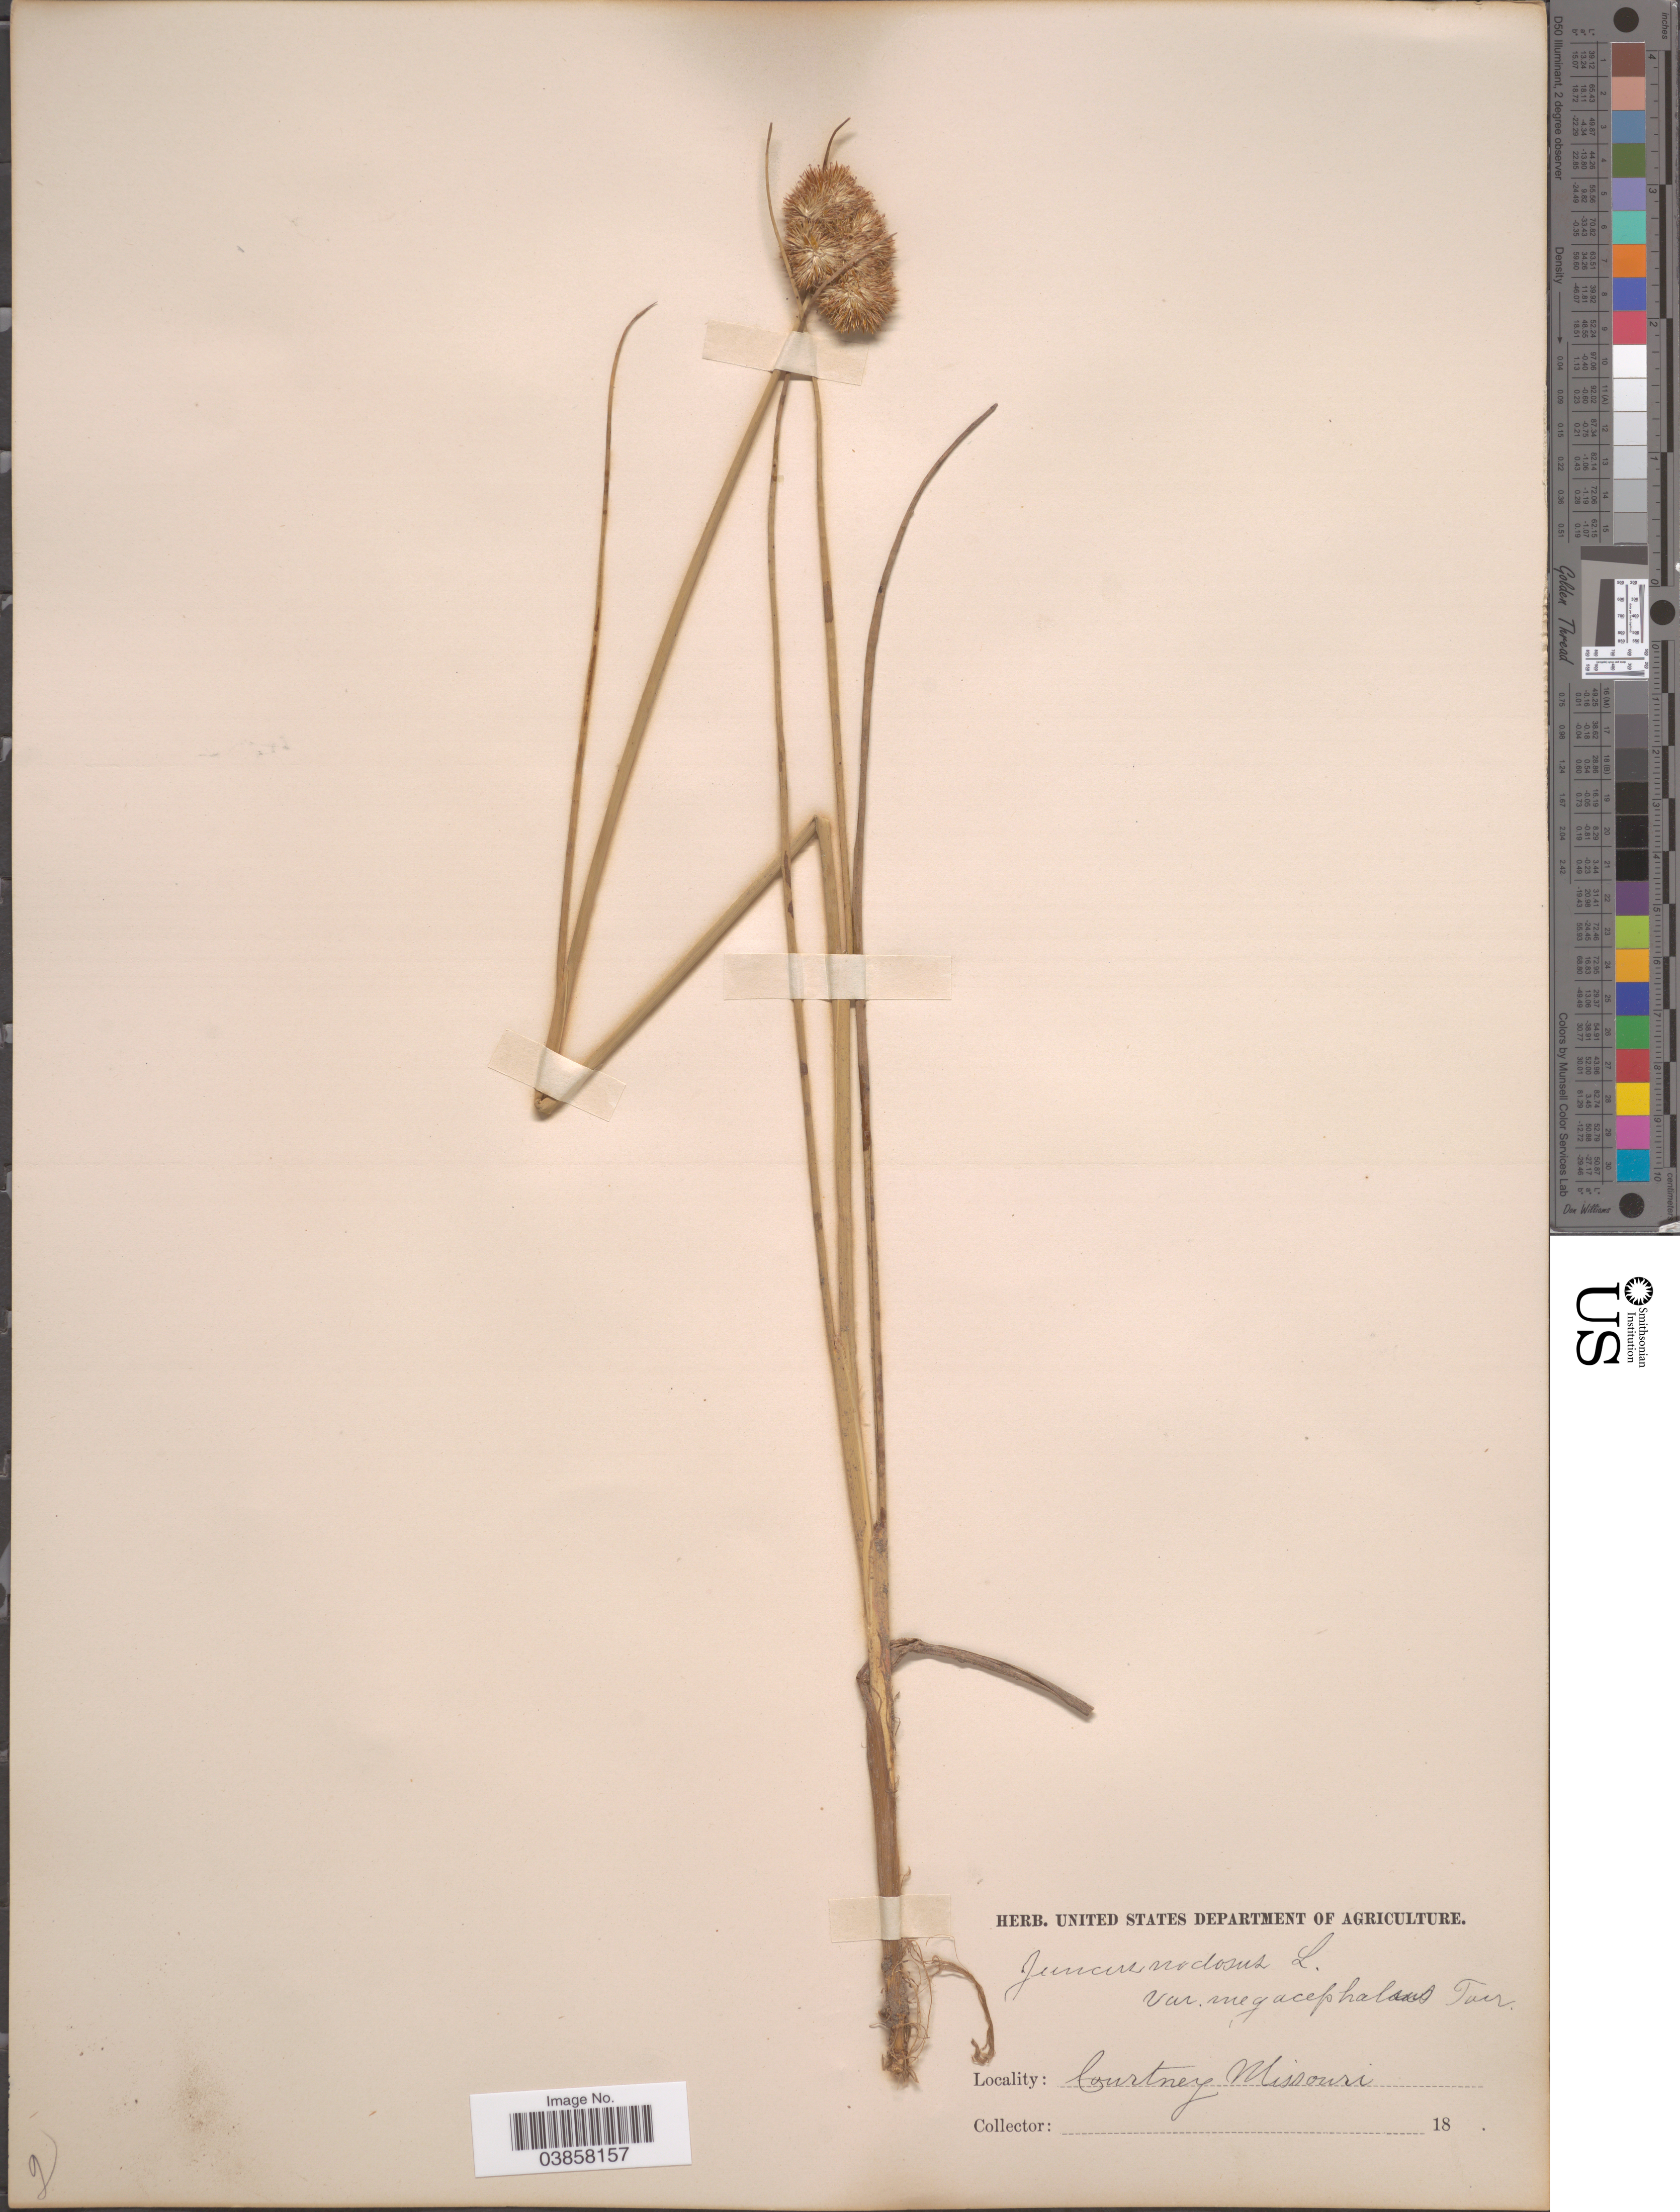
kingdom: Plantae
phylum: Tracheophyta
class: Liliopsida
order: Poales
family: Juncaceae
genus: Juncus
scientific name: Juncus torreyi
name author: Coville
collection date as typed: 18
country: United States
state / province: Missouri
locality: Courtney.